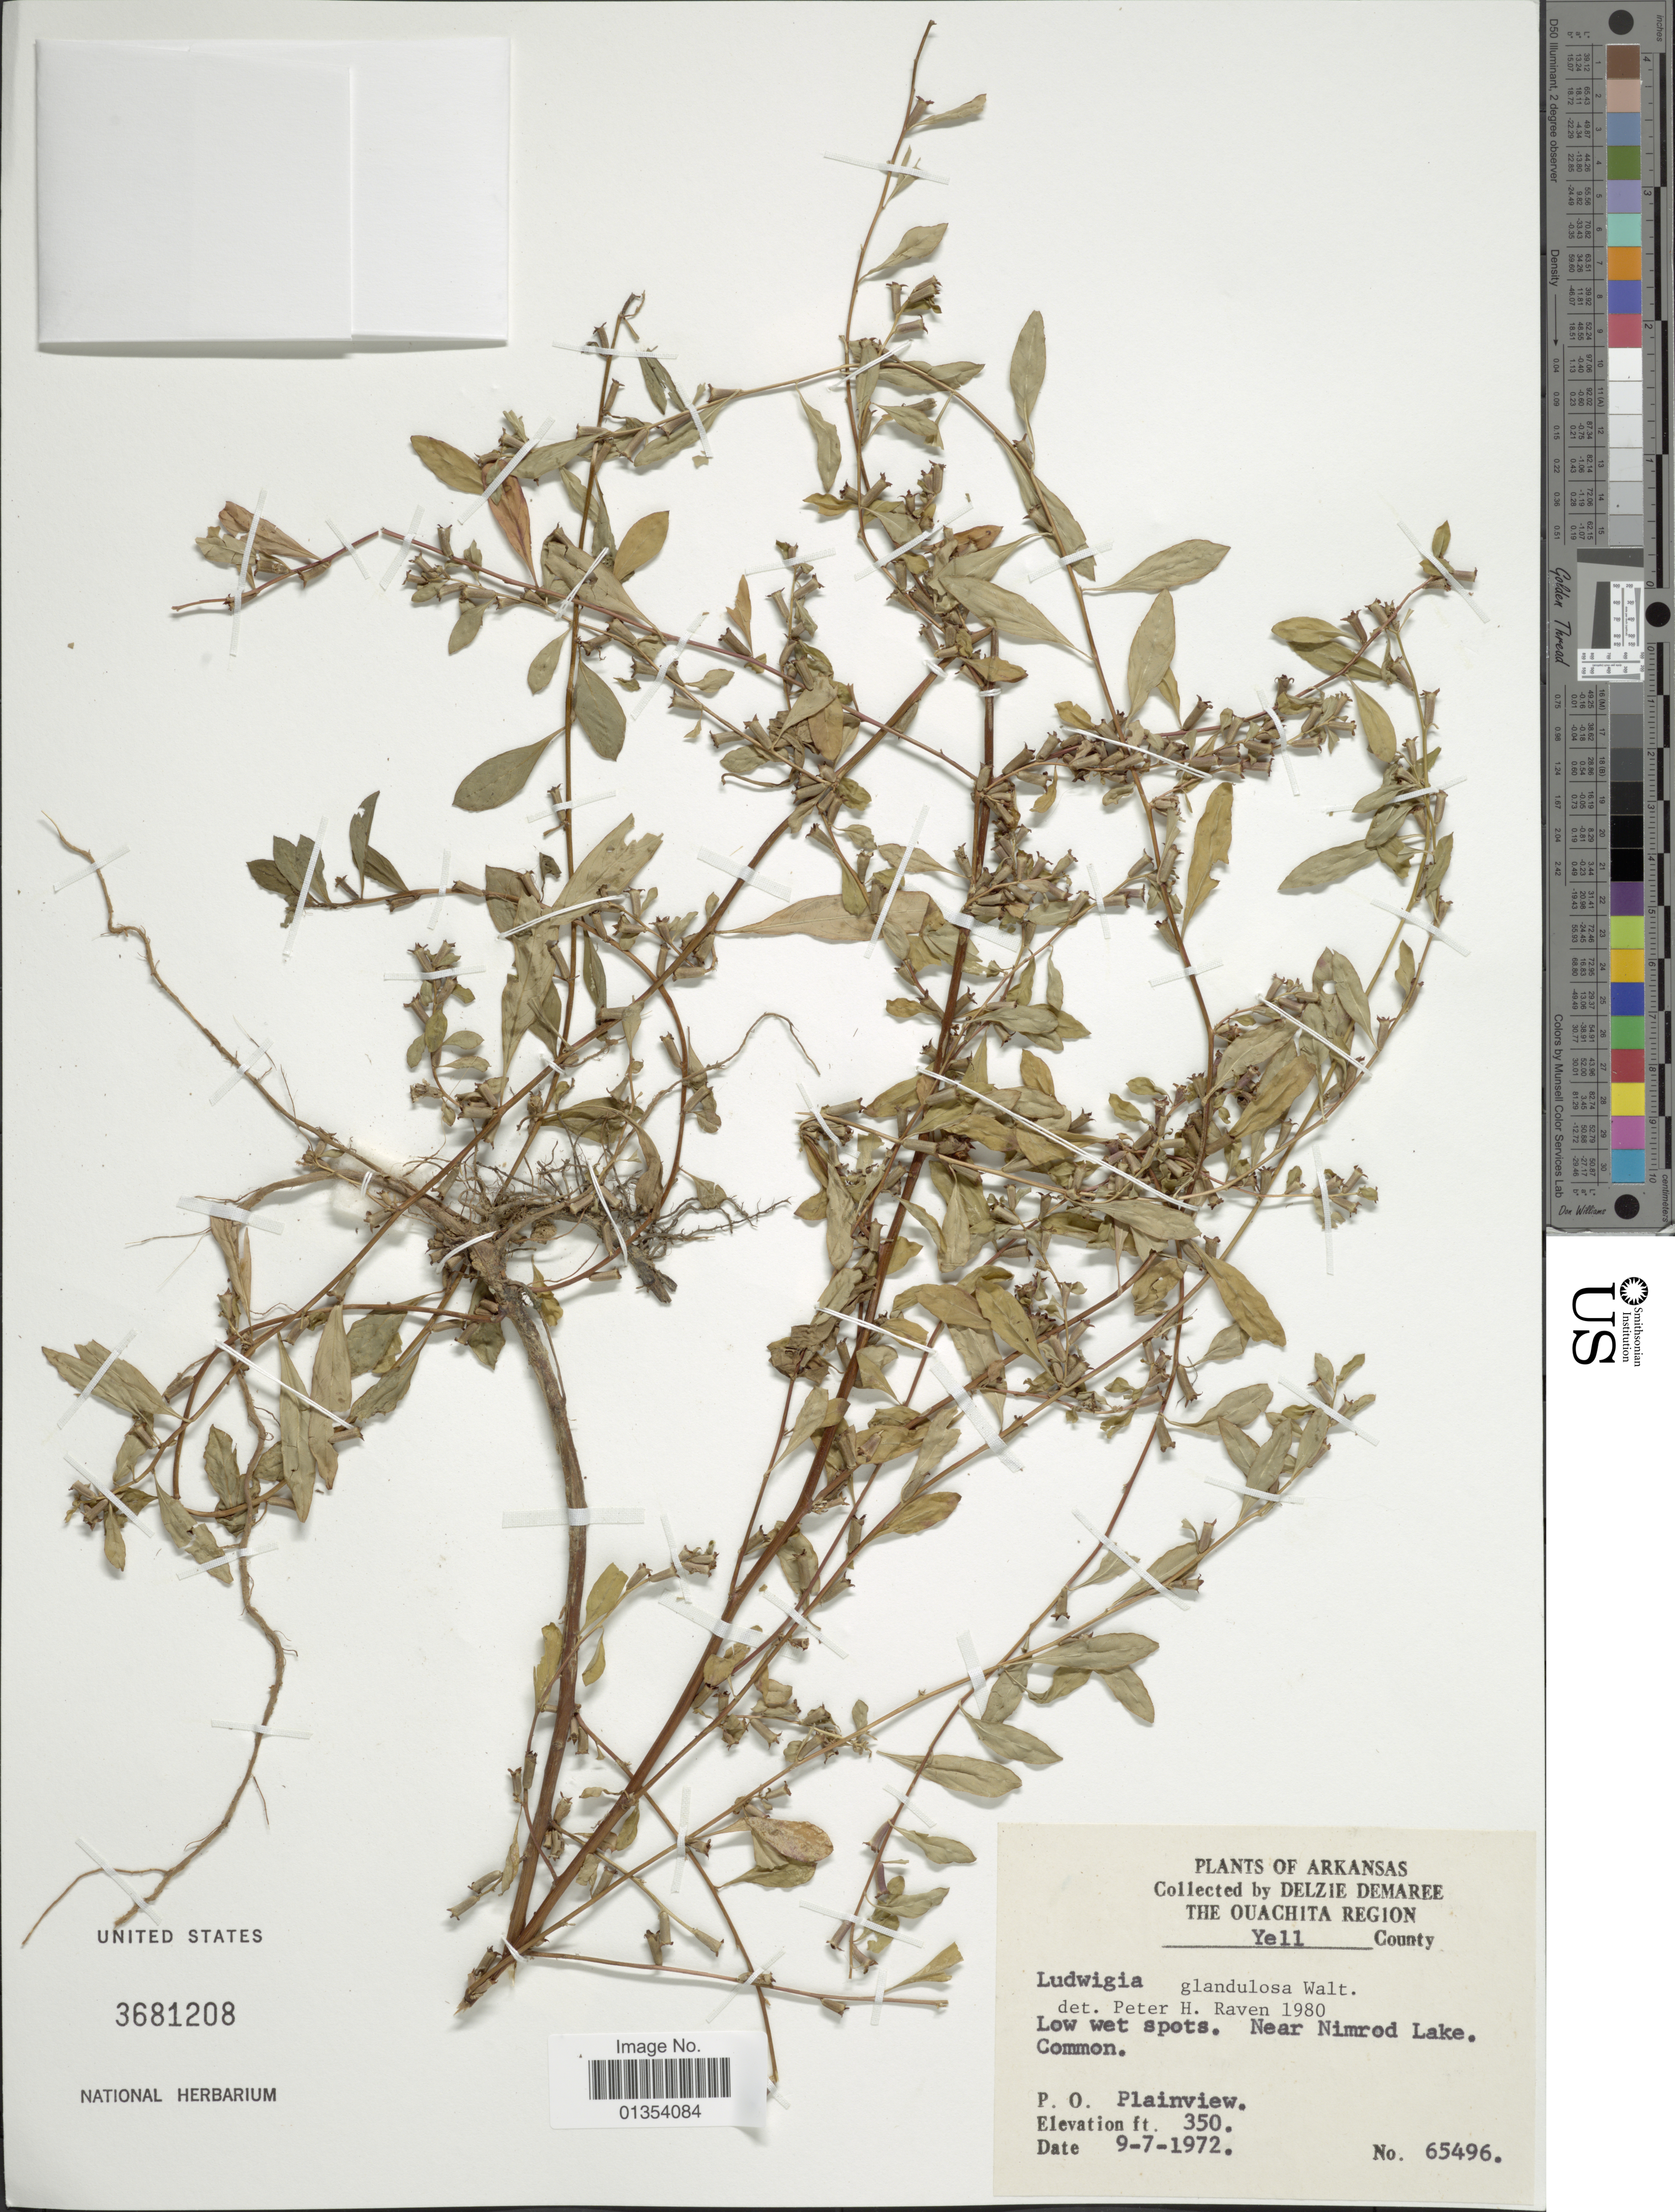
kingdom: Plantae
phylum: Tracheophyta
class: Magnoliopsida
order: Myrtales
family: Onagraceae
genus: Ludwigia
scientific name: Ludwigia grandiflora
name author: (Michx.) Greuter & Burdet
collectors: D. Demaree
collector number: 65496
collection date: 1972-07-09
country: United States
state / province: Arkansas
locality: The Ouachita Region, Yell County, P.O. Plainview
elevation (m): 107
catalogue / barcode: US 3681208